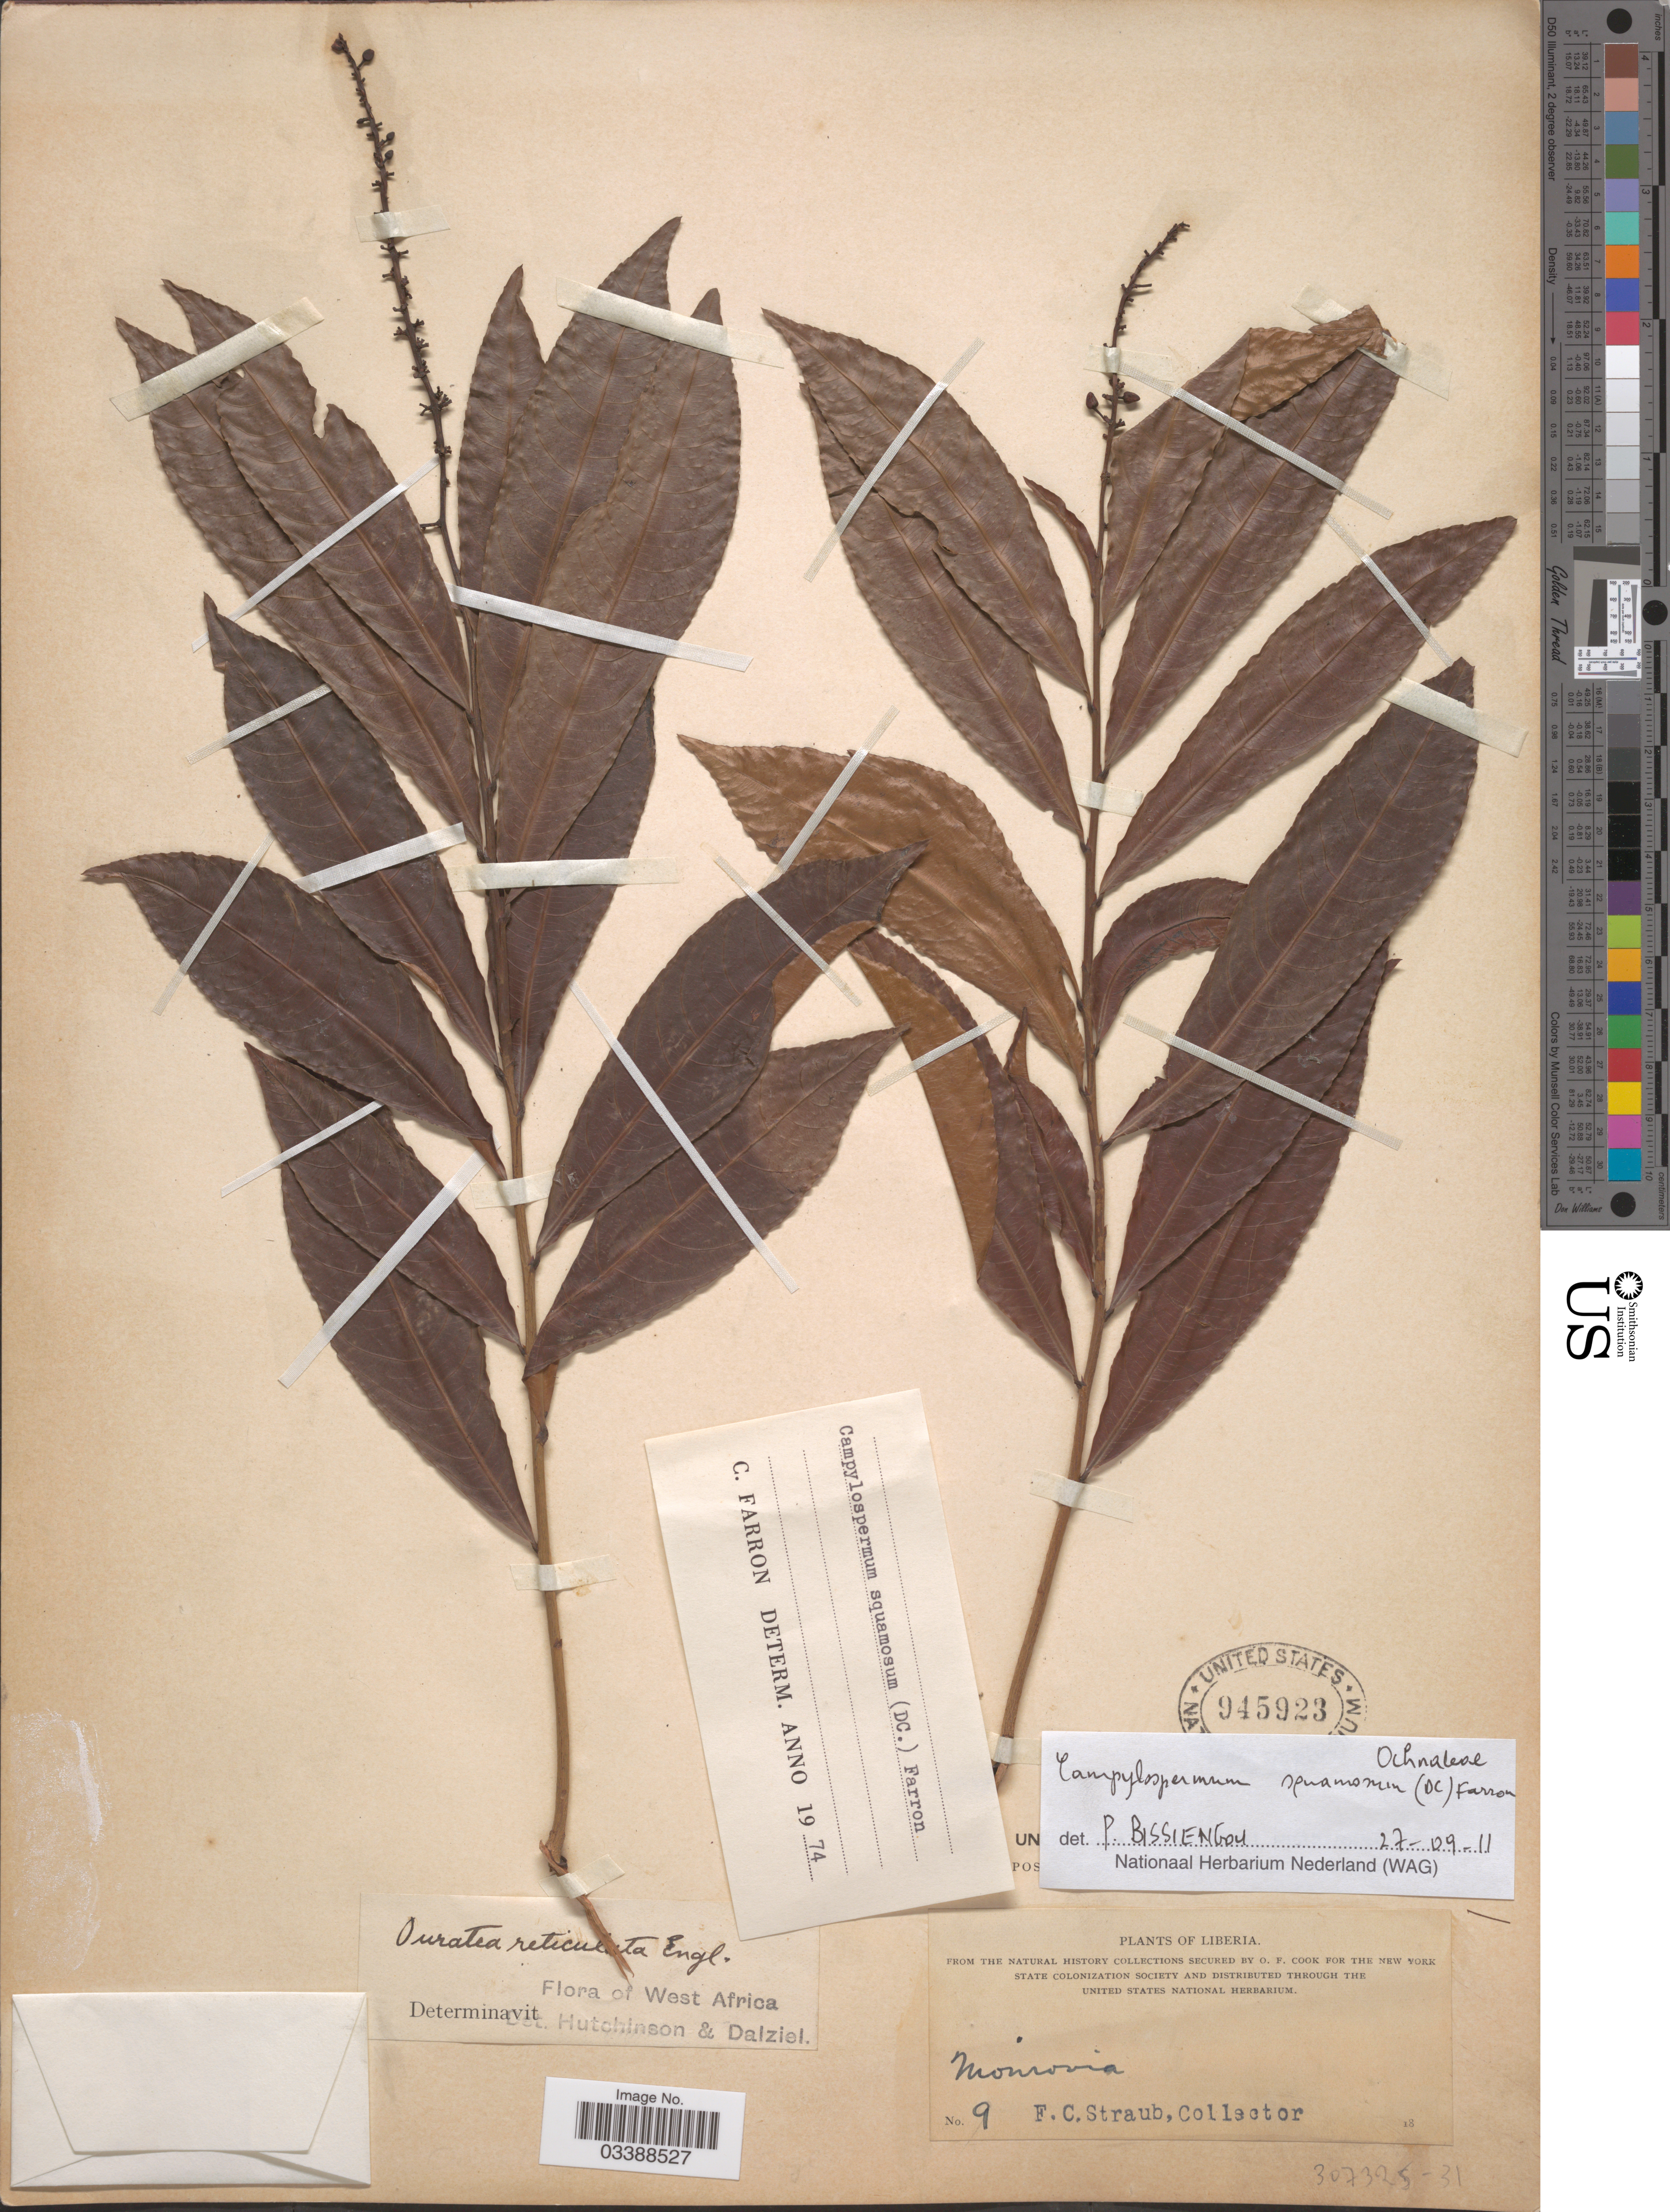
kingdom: Plantae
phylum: Tracheophyta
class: Magnoliopsida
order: Malpighiales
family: Ochnaceae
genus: Campylospermum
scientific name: Campylospermum squamosum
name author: (DC.) Farron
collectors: F. Straub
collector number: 9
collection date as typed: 18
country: Liberia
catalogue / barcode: US 945923